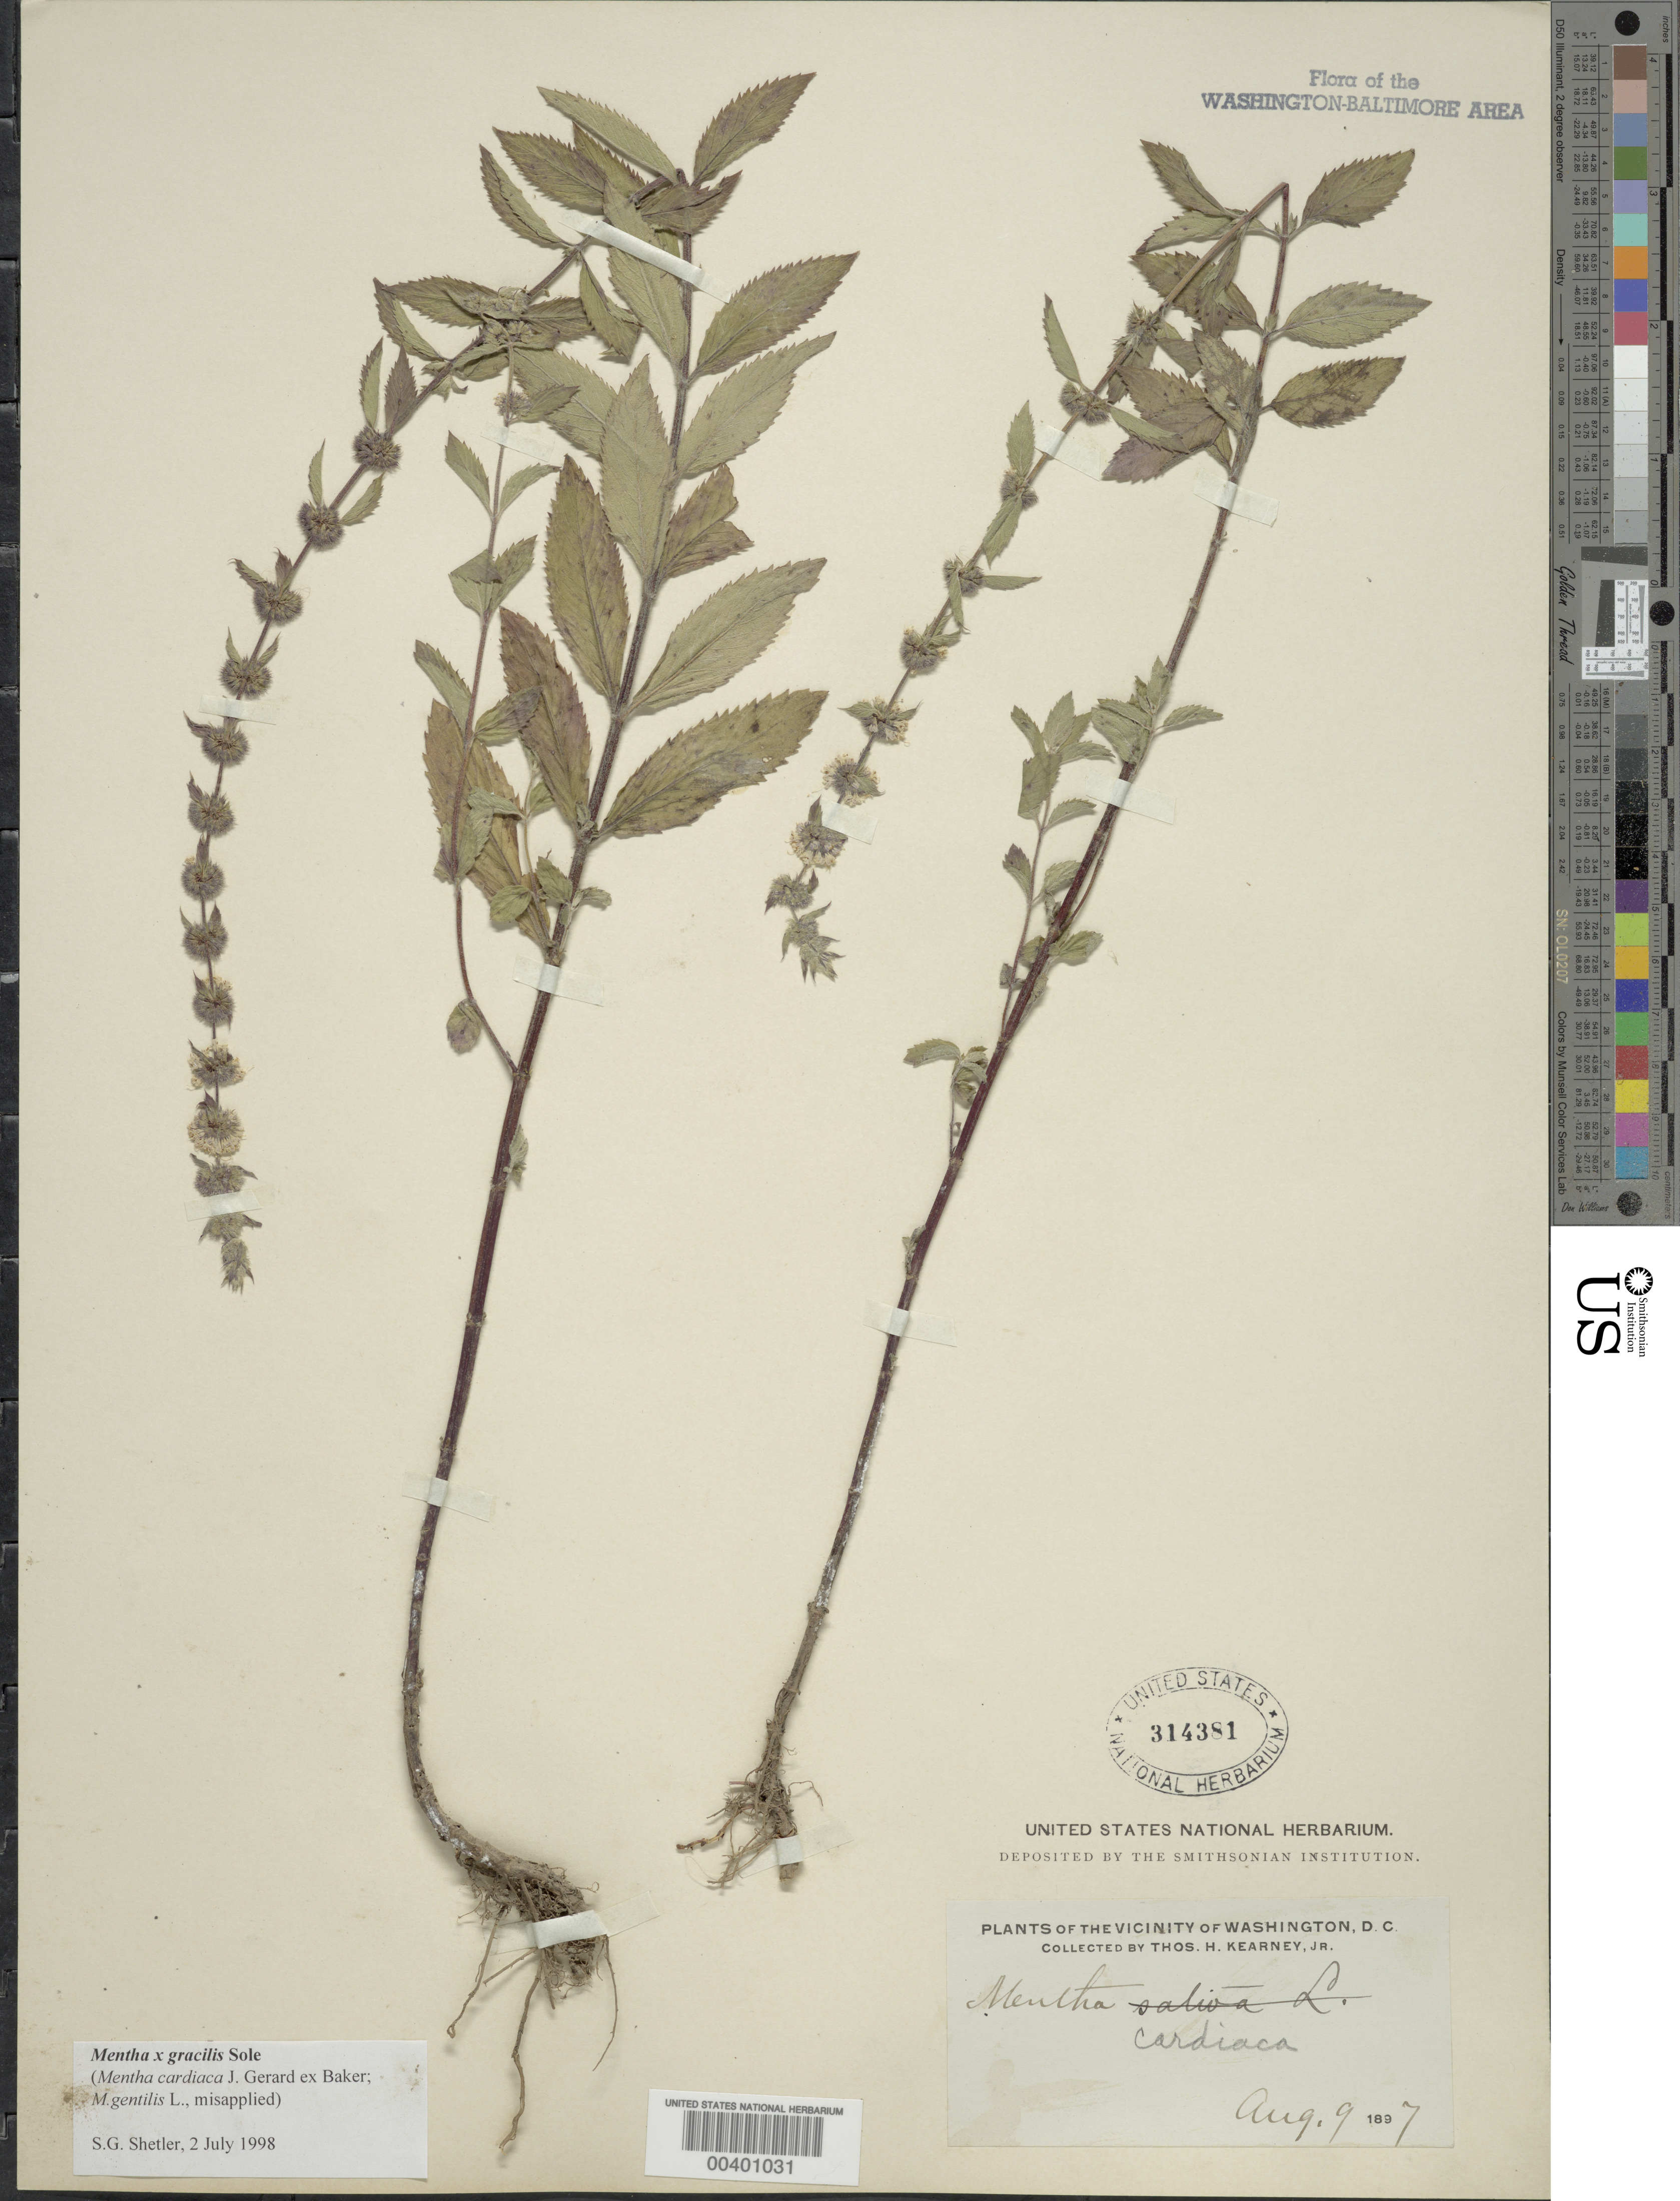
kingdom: Plantae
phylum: Tracheophyta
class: Magnoliopsida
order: Lamiales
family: Lamiaceae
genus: Mentha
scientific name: Mentha x gracilis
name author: Sole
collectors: T. H. Kearney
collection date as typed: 09 Aug 1897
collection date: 1897-08-09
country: United States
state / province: District of Columbia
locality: Washington DC area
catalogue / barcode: US 314381